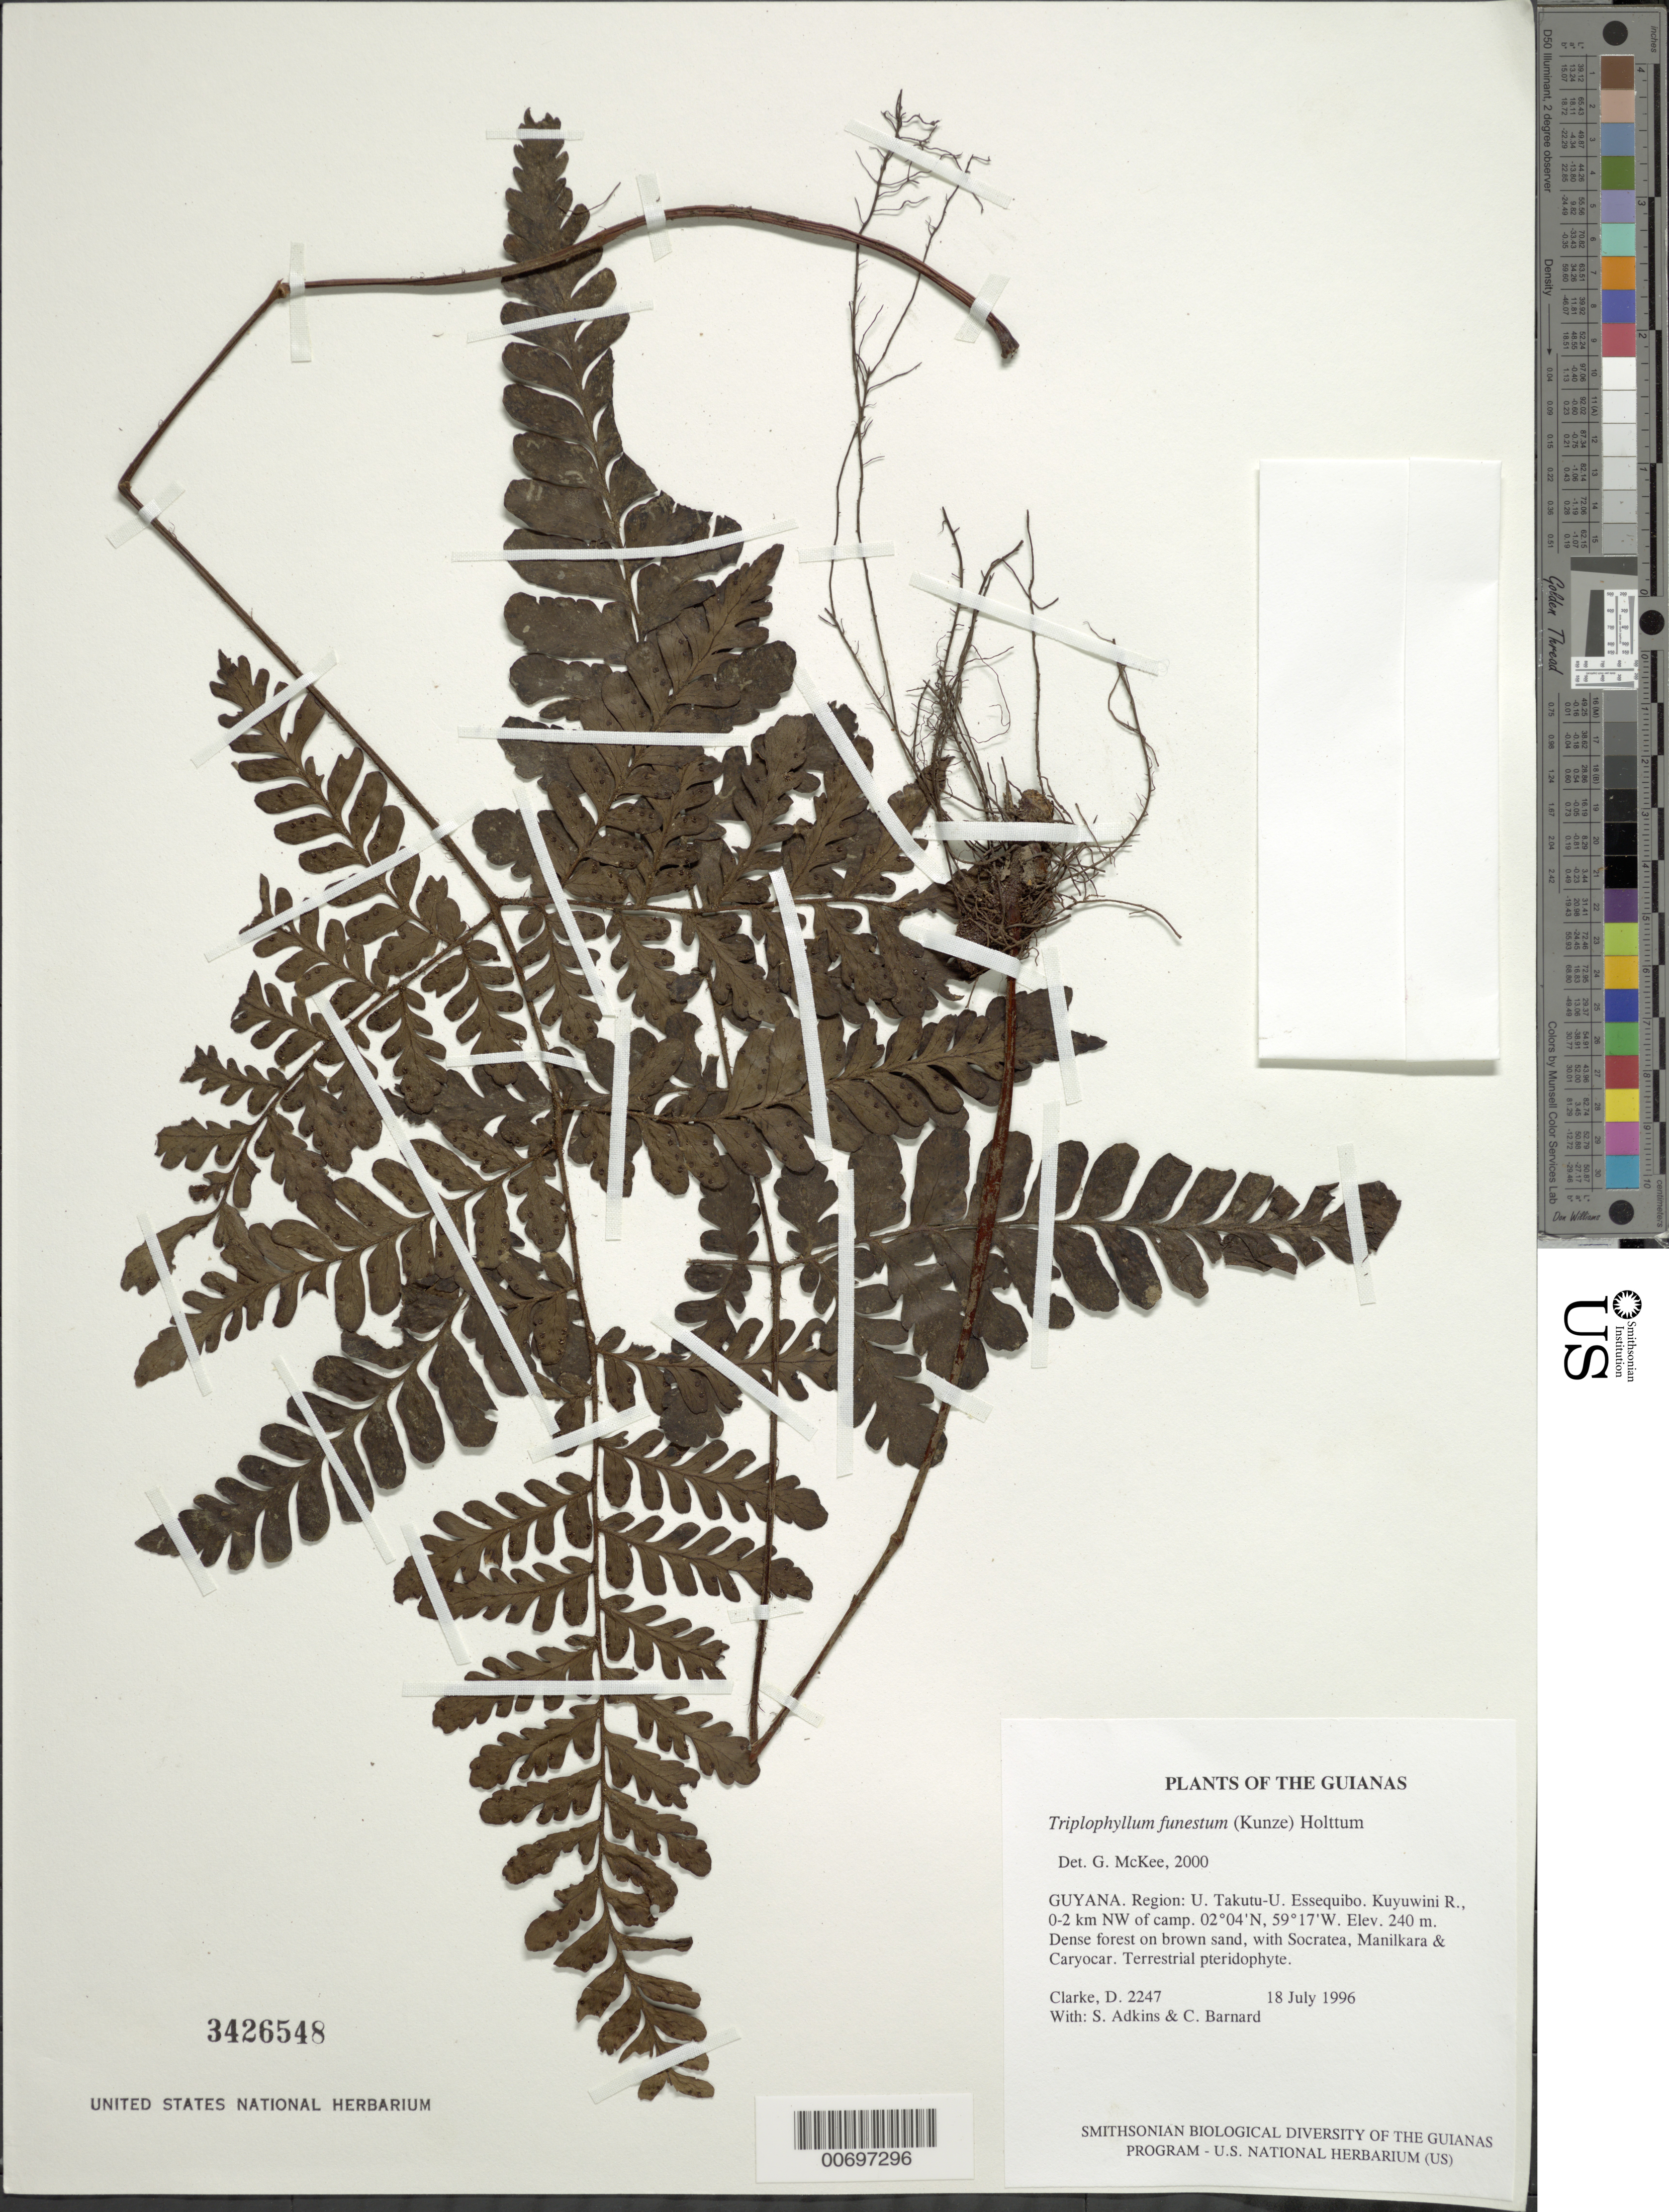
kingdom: Plantae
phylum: Tracheophyta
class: Polypodiopsida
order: Polypodiales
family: Tectariaceae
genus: Triplophyllum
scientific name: Triplophyllum funestum var. funestum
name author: (Kunze) Holttum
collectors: H. D. Clarke, S. Adkins & C. Bernard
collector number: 2247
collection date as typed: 18 July 1996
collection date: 1996-07-18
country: Guyana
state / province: U. Takutu-U. Essequibo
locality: Kuyuwini R., 0-2 km NW of camp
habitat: Dense forest on brown sand, with Socratea, Manilkara & Caryocar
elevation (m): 240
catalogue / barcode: US 3426548